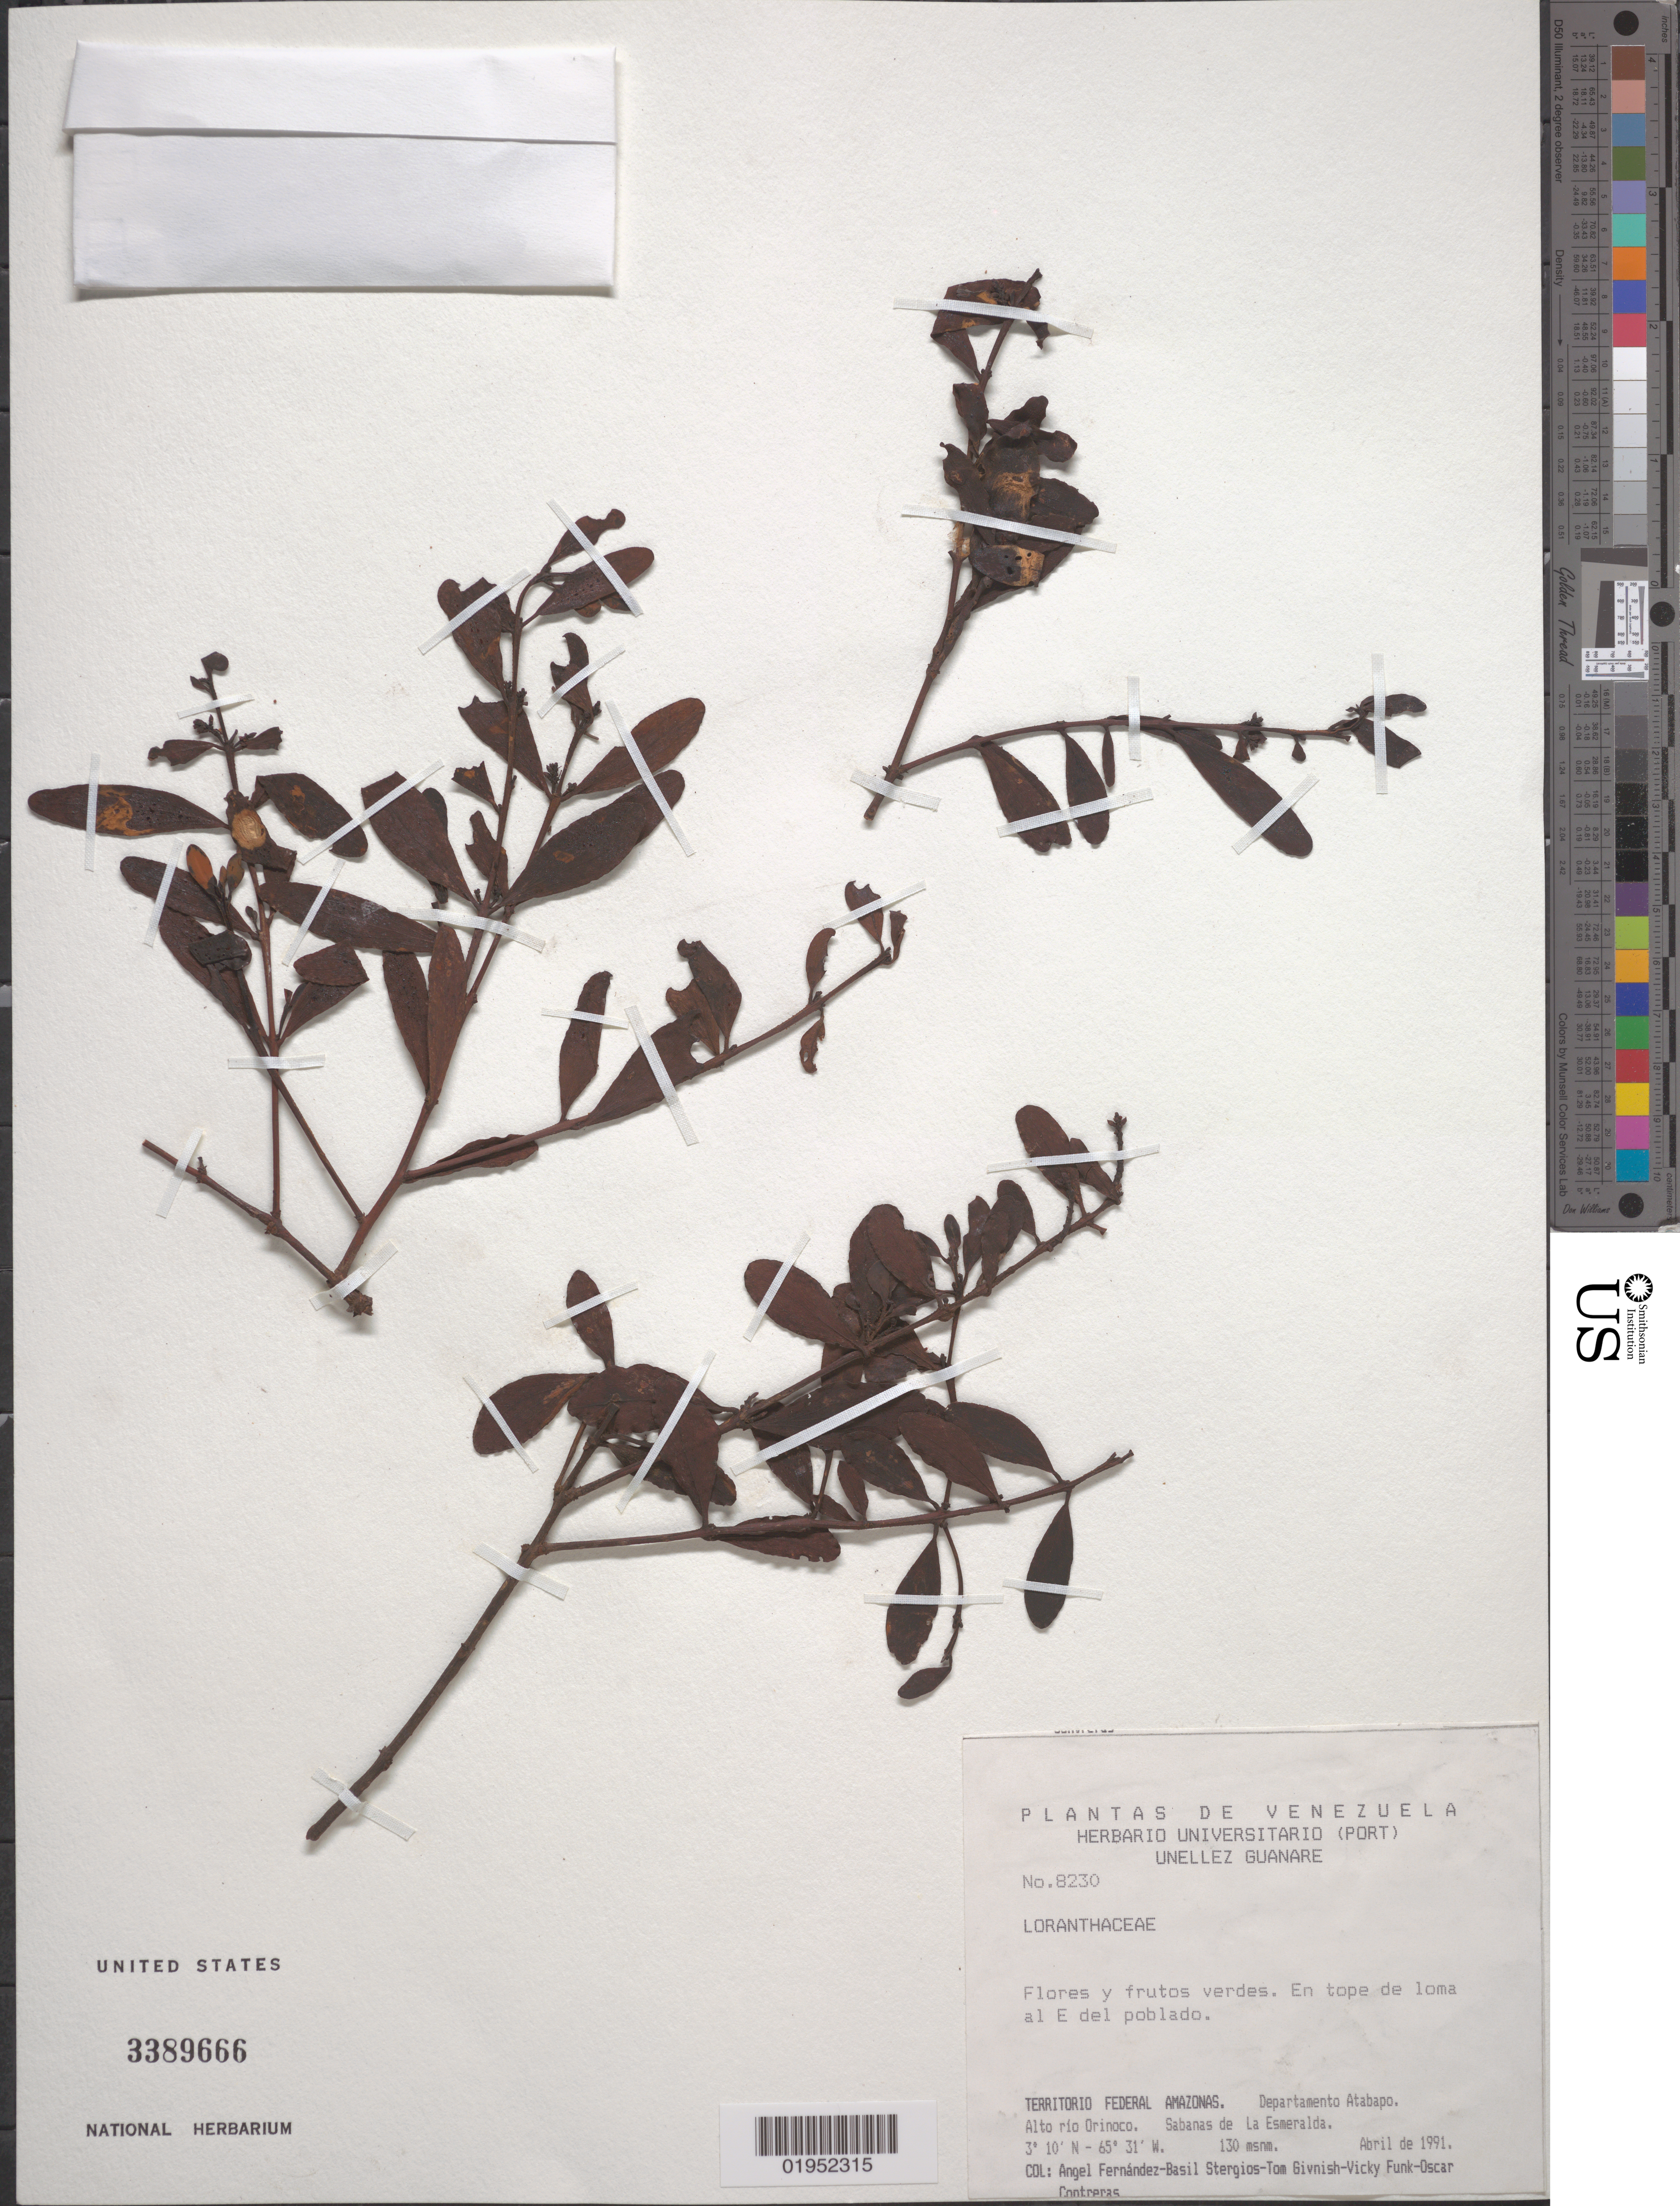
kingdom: Plantae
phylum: Tracheophyta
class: Magnoliopsida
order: Santalales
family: Loranthaceae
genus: Cladocolea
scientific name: Cladocolea micrantha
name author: (Eichler) Kuijt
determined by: Caraballo-Ortiz, Marcos A., (MISS), University of Mississippi (UNITED STATES)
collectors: A. Fernández, B. G. Stergios, T. J. Givnish, V. Funk & O. Contreras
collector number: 8230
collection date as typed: Apr-91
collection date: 1991-04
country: Venezuela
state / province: Amazonas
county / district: Atabapo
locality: Alto rio Orinoco. Sabanas de La Esmeralda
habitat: En tope de loma al E del poblado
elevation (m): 130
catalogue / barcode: US 3389666